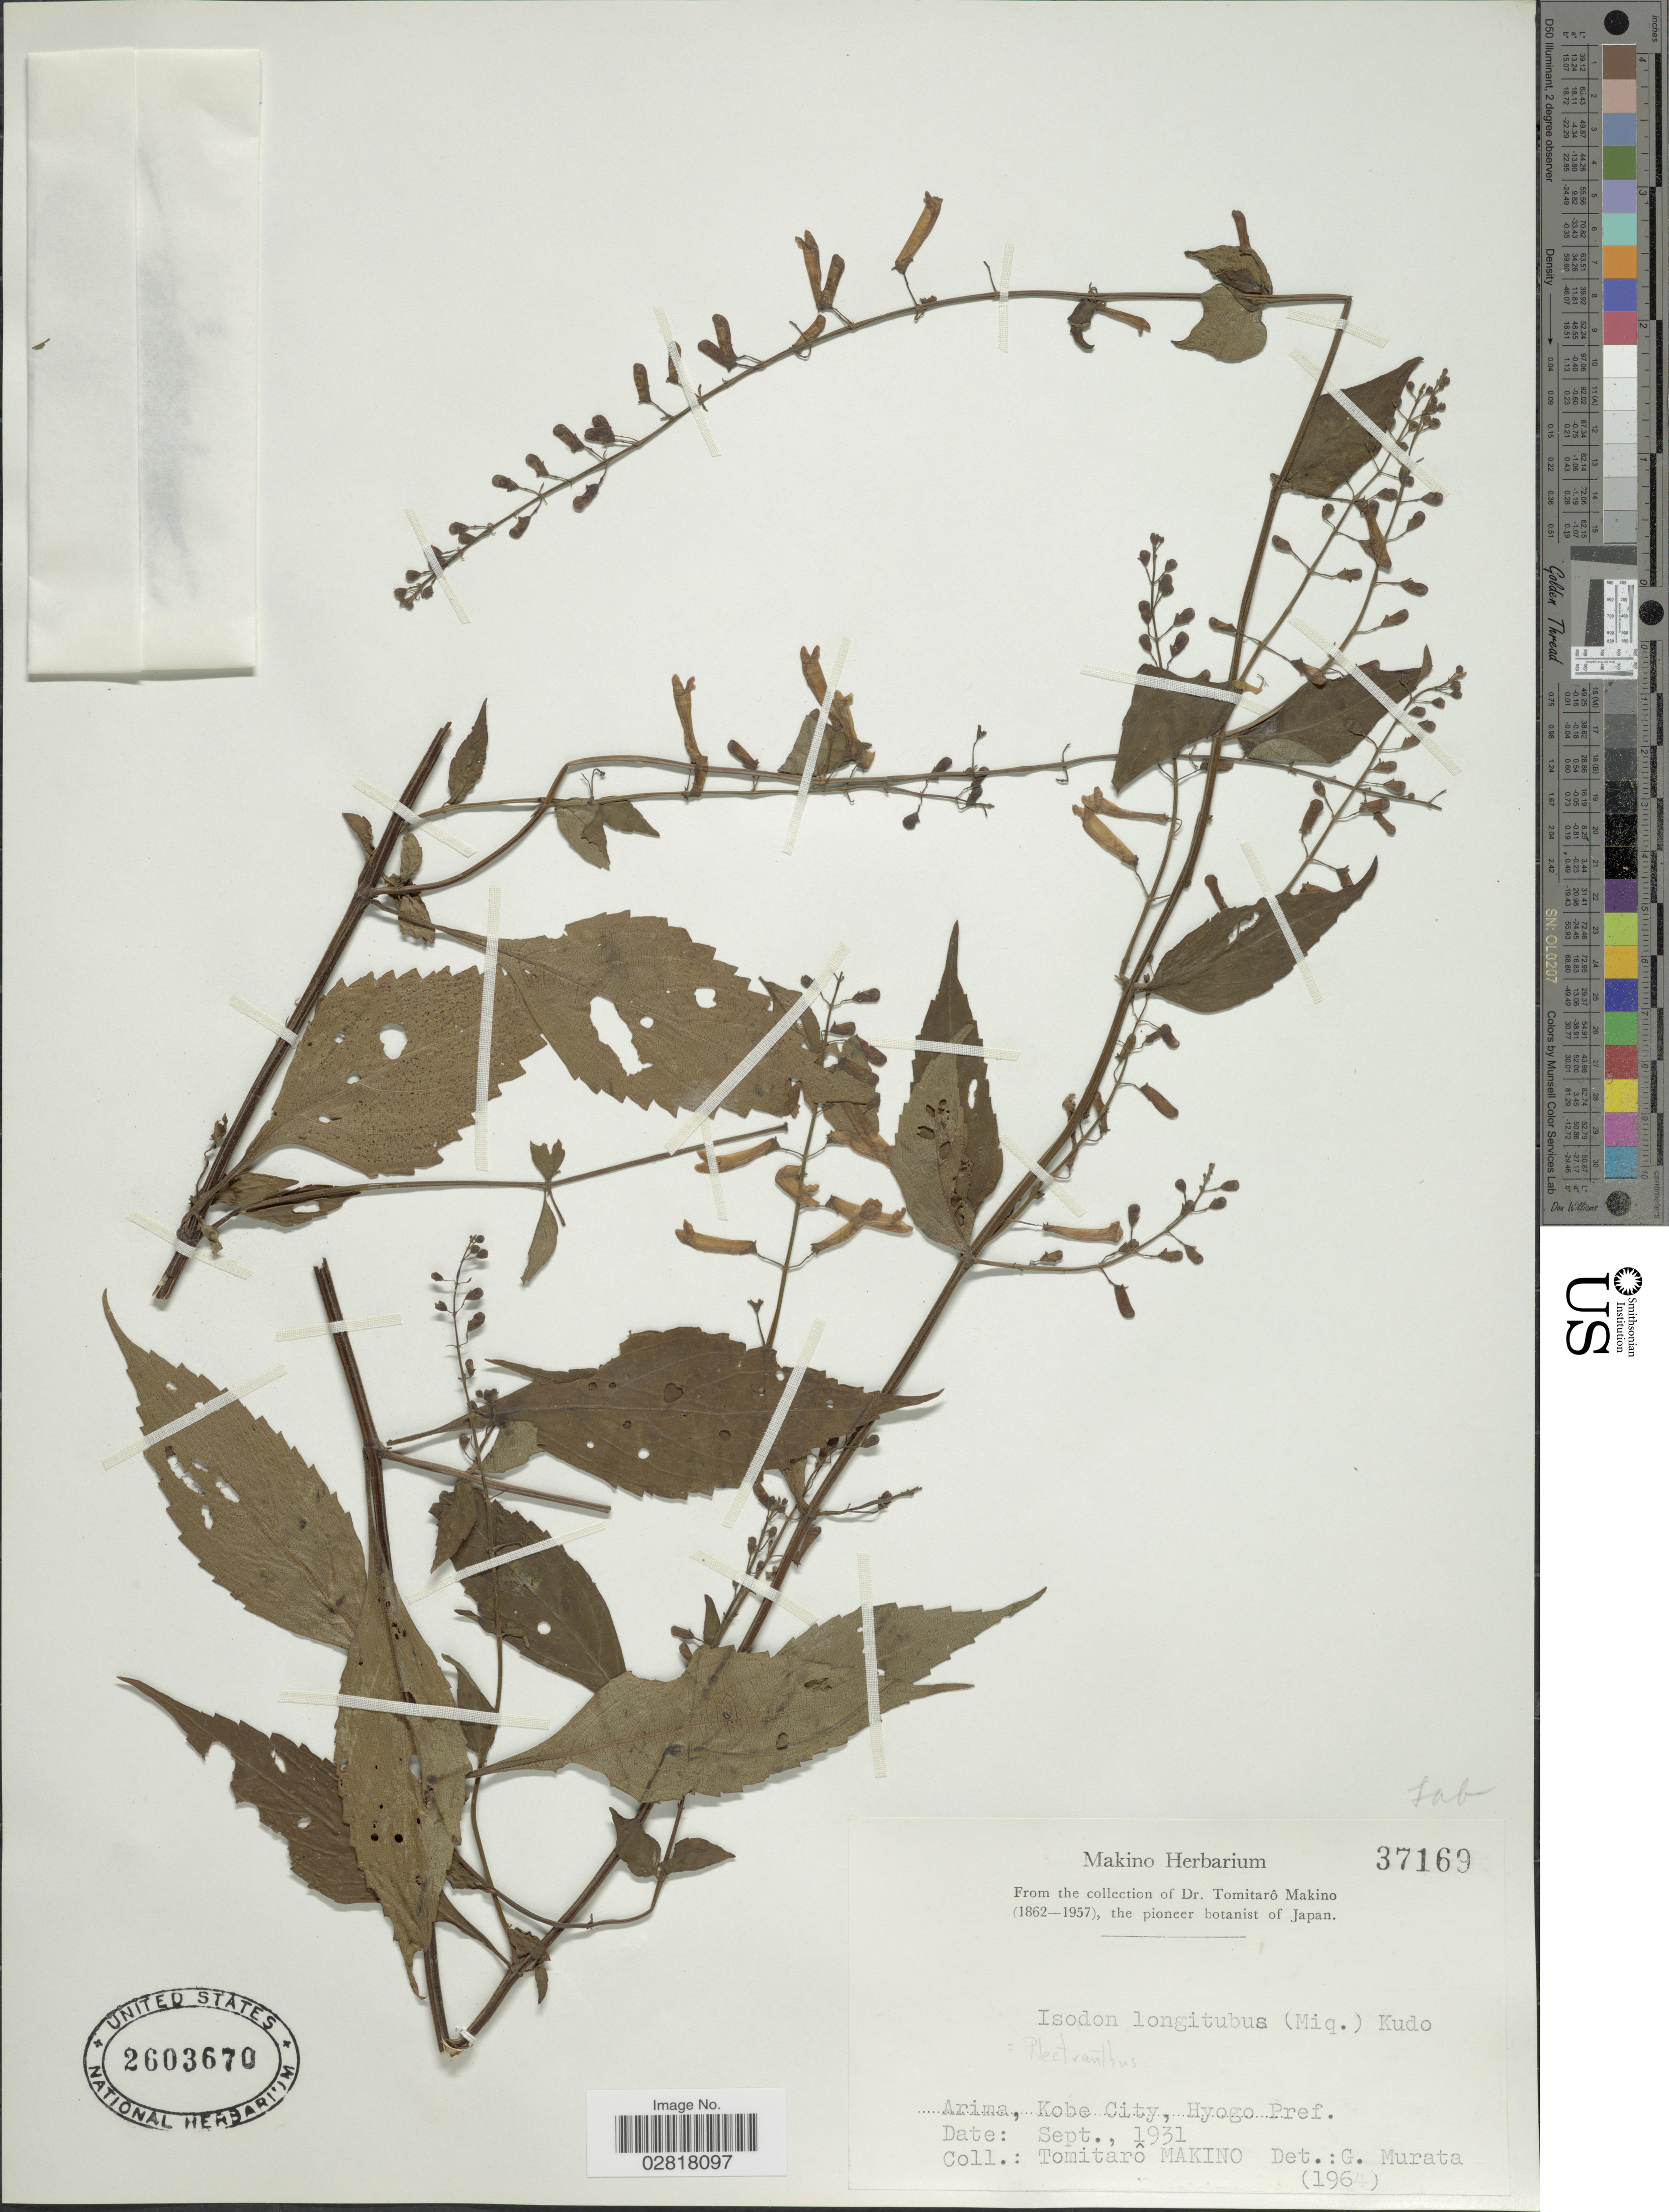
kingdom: Plantae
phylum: Tracheophyta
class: Magnoliopsida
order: Lamiales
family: Lamiaceae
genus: Plectranthus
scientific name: Plectranthus longitubus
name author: Miq.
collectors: T. Makino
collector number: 37169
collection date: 1931-09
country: Japan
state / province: Hyogo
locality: Arima, Kobe City, Hyogo Pref.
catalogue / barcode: US 2603670